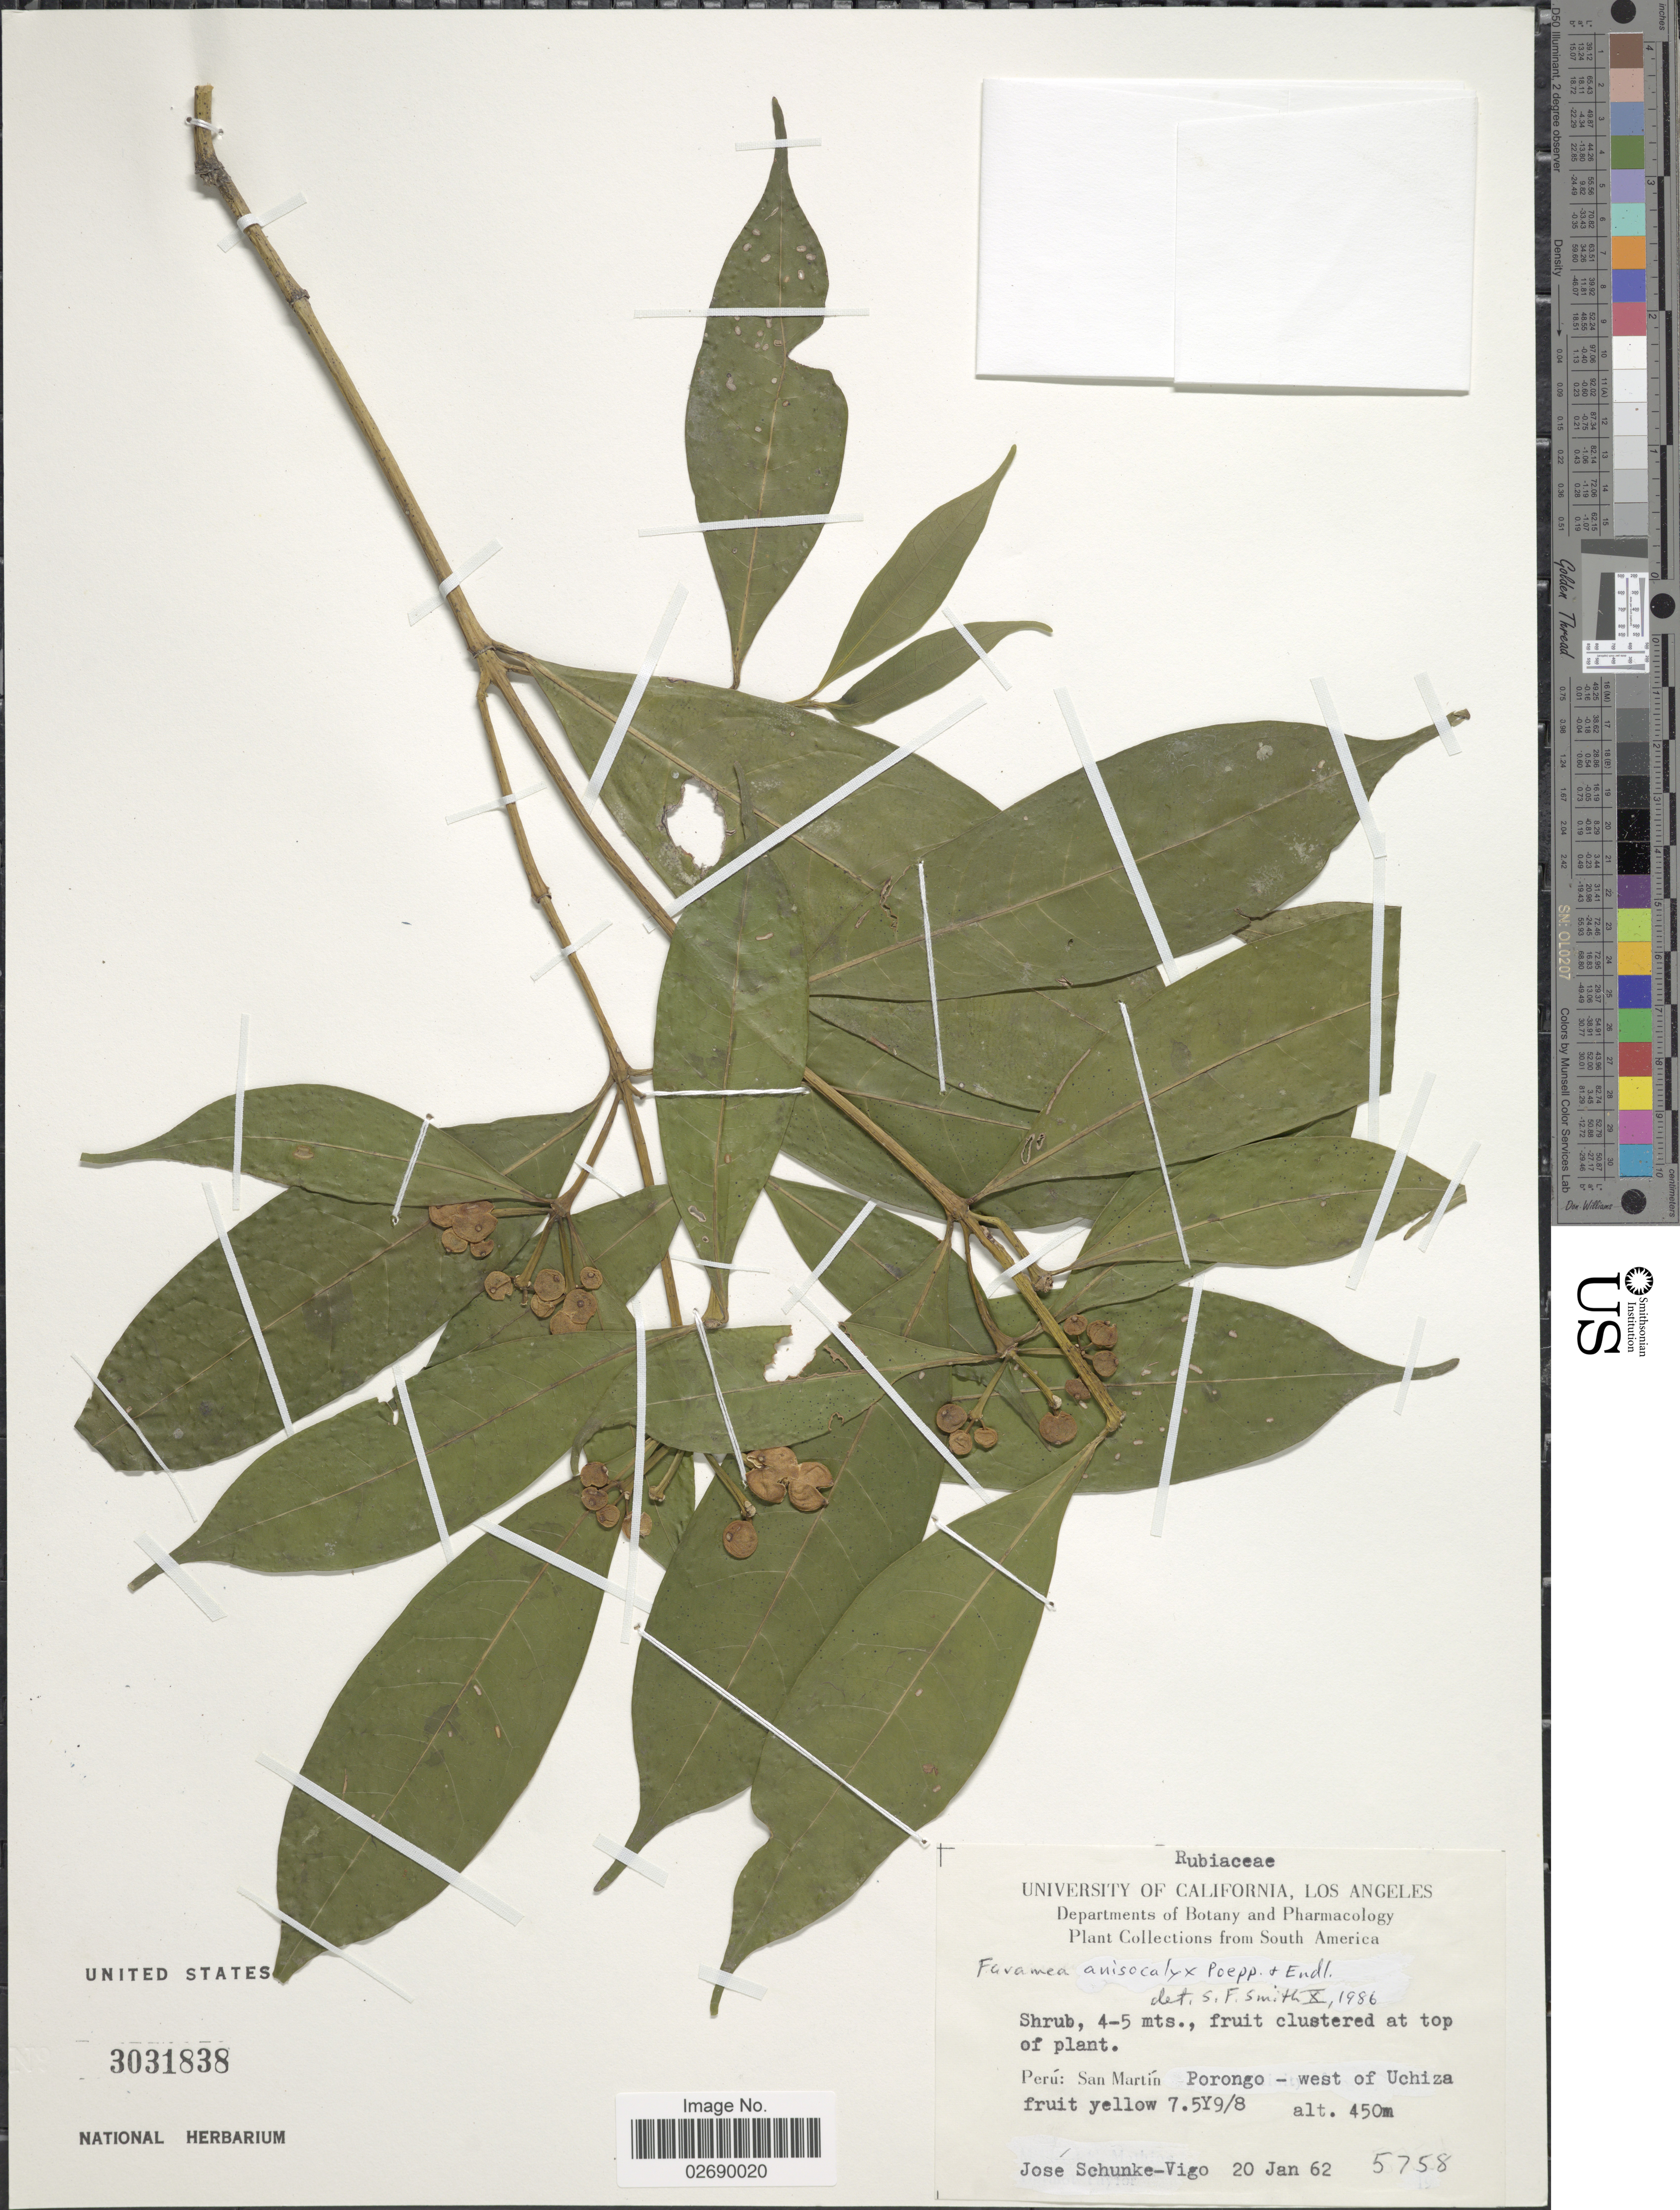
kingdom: Plantae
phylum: Tracheophyta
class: Magnoliopsida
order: Gentianales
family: Rubiaceae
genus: Faramea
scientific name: Faramea anisocalyx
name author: Poepp. & Endl.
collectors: J. Schunke Vigo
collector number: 5758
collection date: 1962-01-20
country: Peru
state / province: San Martín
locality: Porongo - west of Uchiza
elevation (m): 450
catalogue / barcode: US 3031838